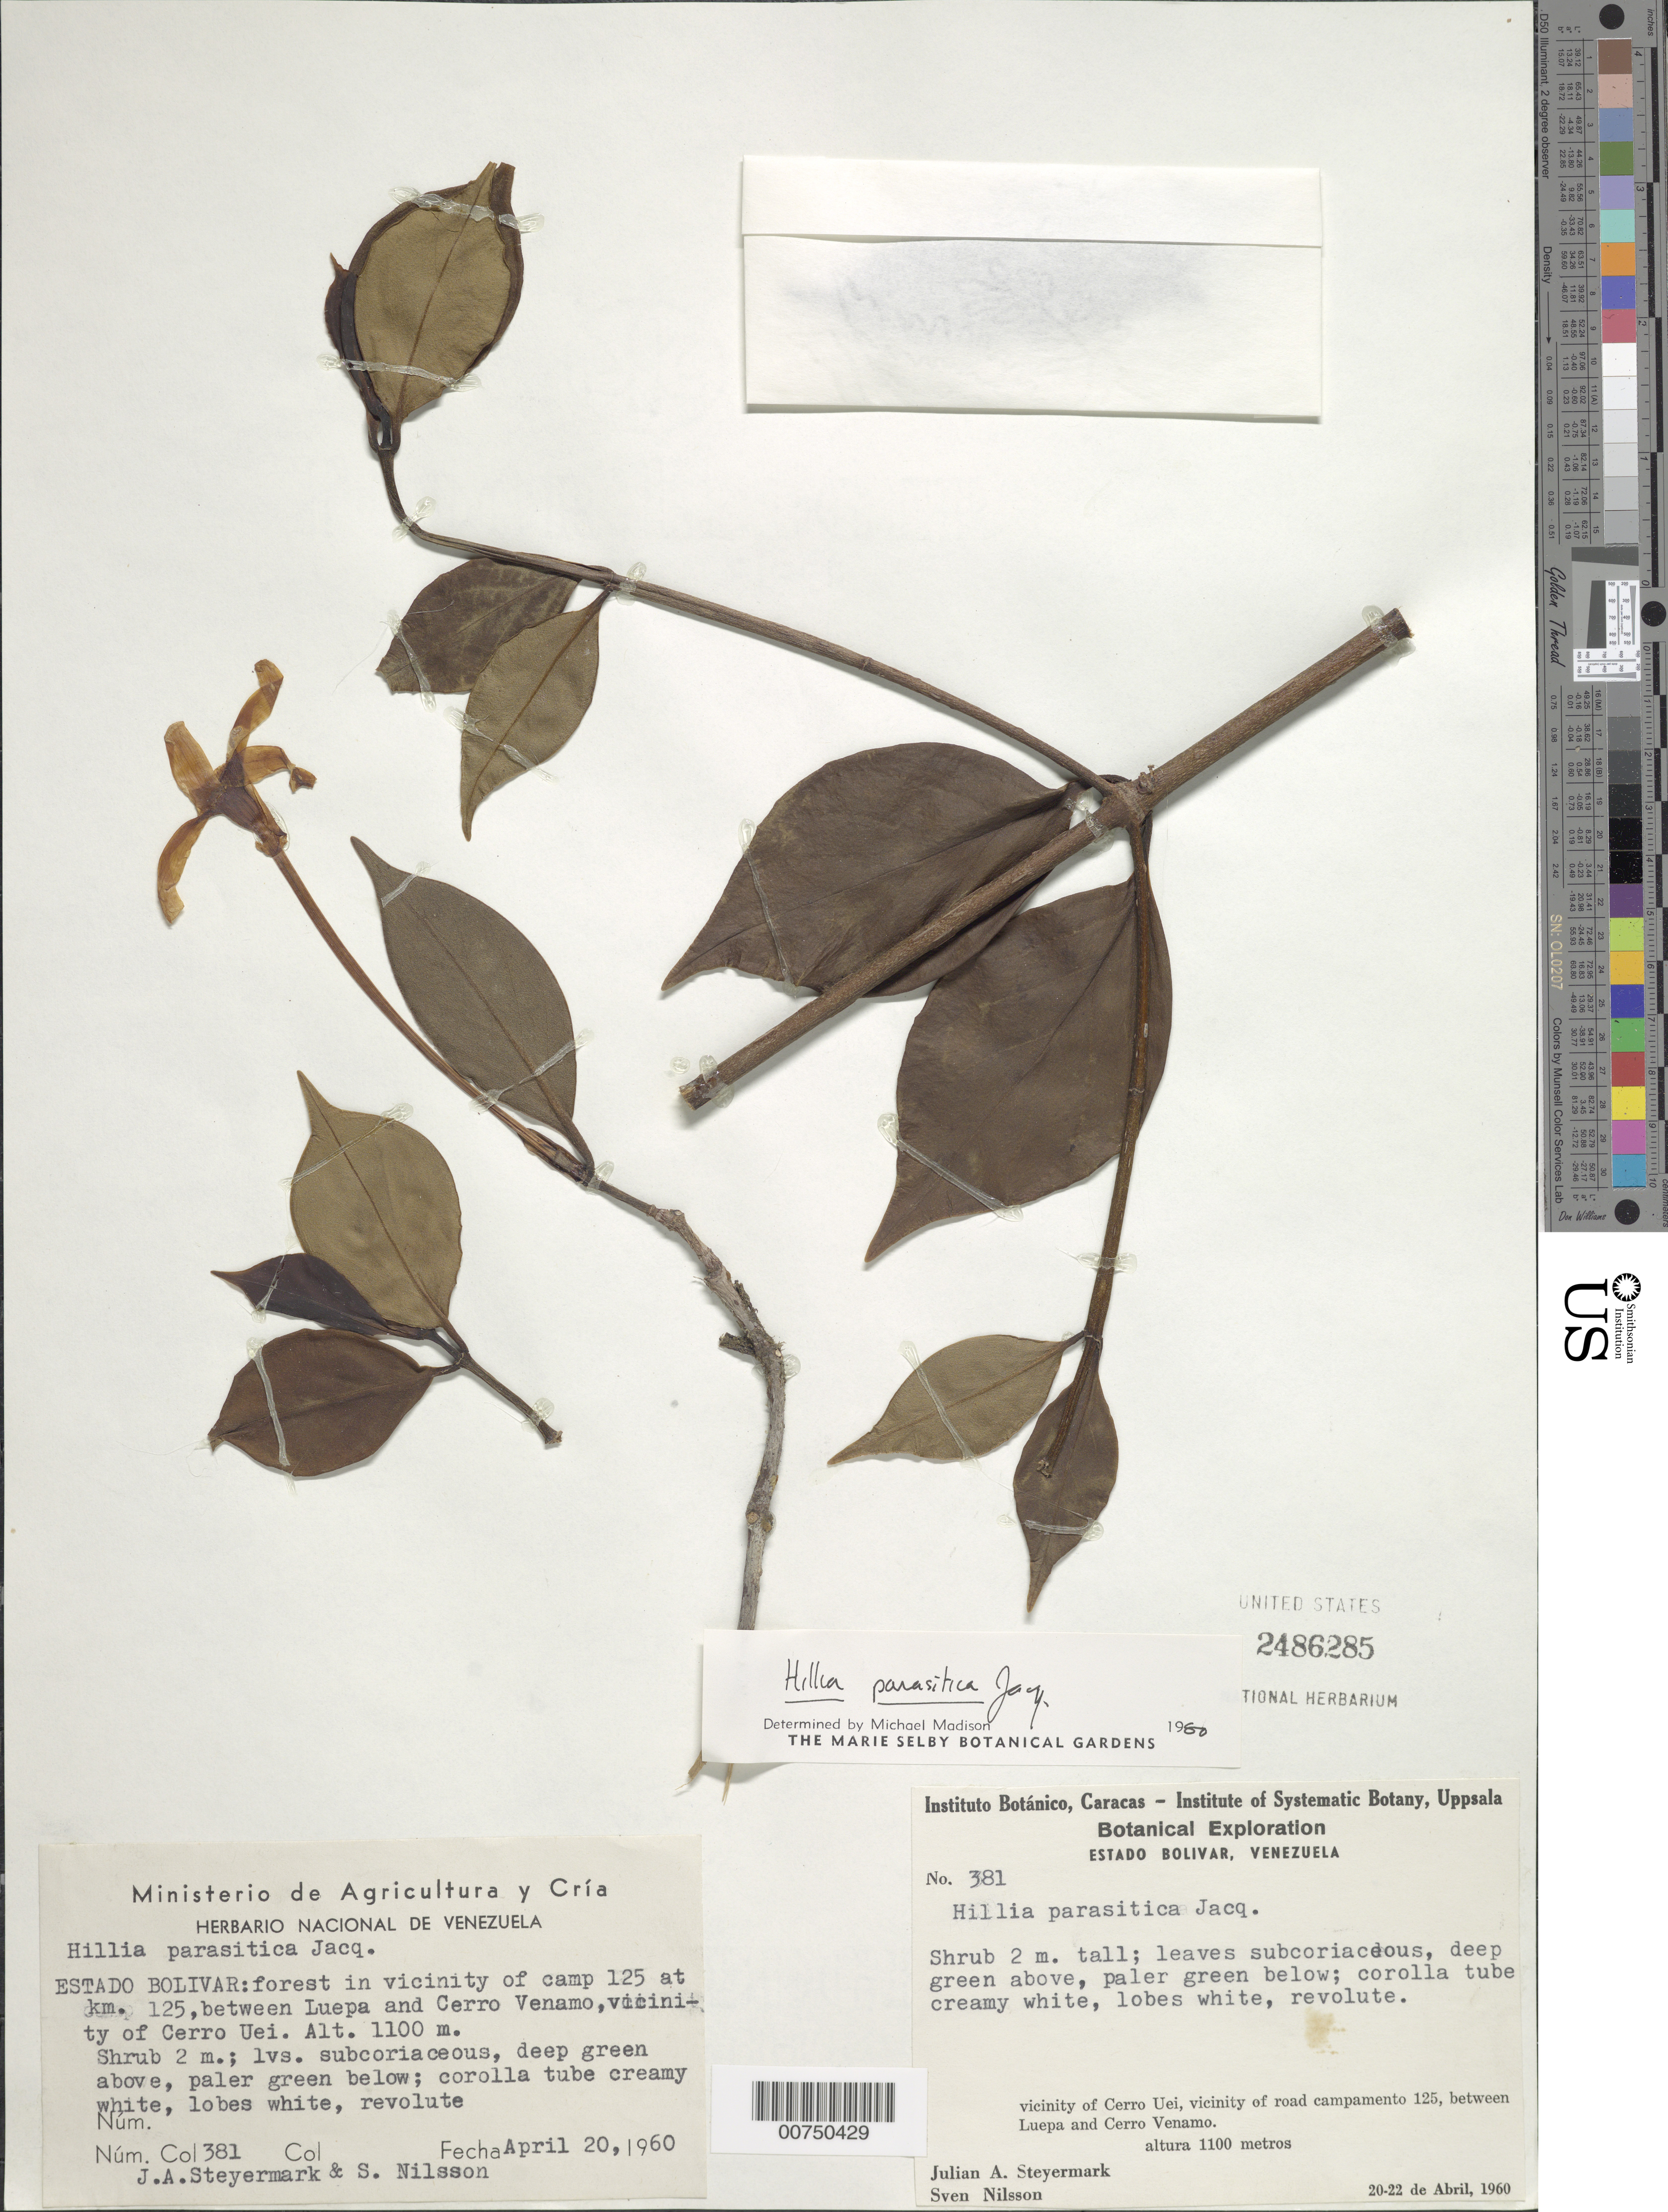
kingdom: Plantae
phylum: Tracheophyta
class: Magnoliopsida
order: Gentianales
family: Rubiaceae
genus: Hillia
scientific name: Hillia parasitica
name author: Jacq.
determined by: Madison, Michael T.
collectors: J. Steyermark & S. Nilsson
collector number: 60 381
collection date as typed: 20-Apr-60 to 22-Apr-60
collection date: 1960-04-20/1960-04-22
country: Venezuela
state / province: Bolívar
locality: Cerro Uei, vic. road campamento 125, betw. Luepa & Cerro Venamo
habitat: Forest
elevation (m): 1100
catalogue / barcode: US 2486285